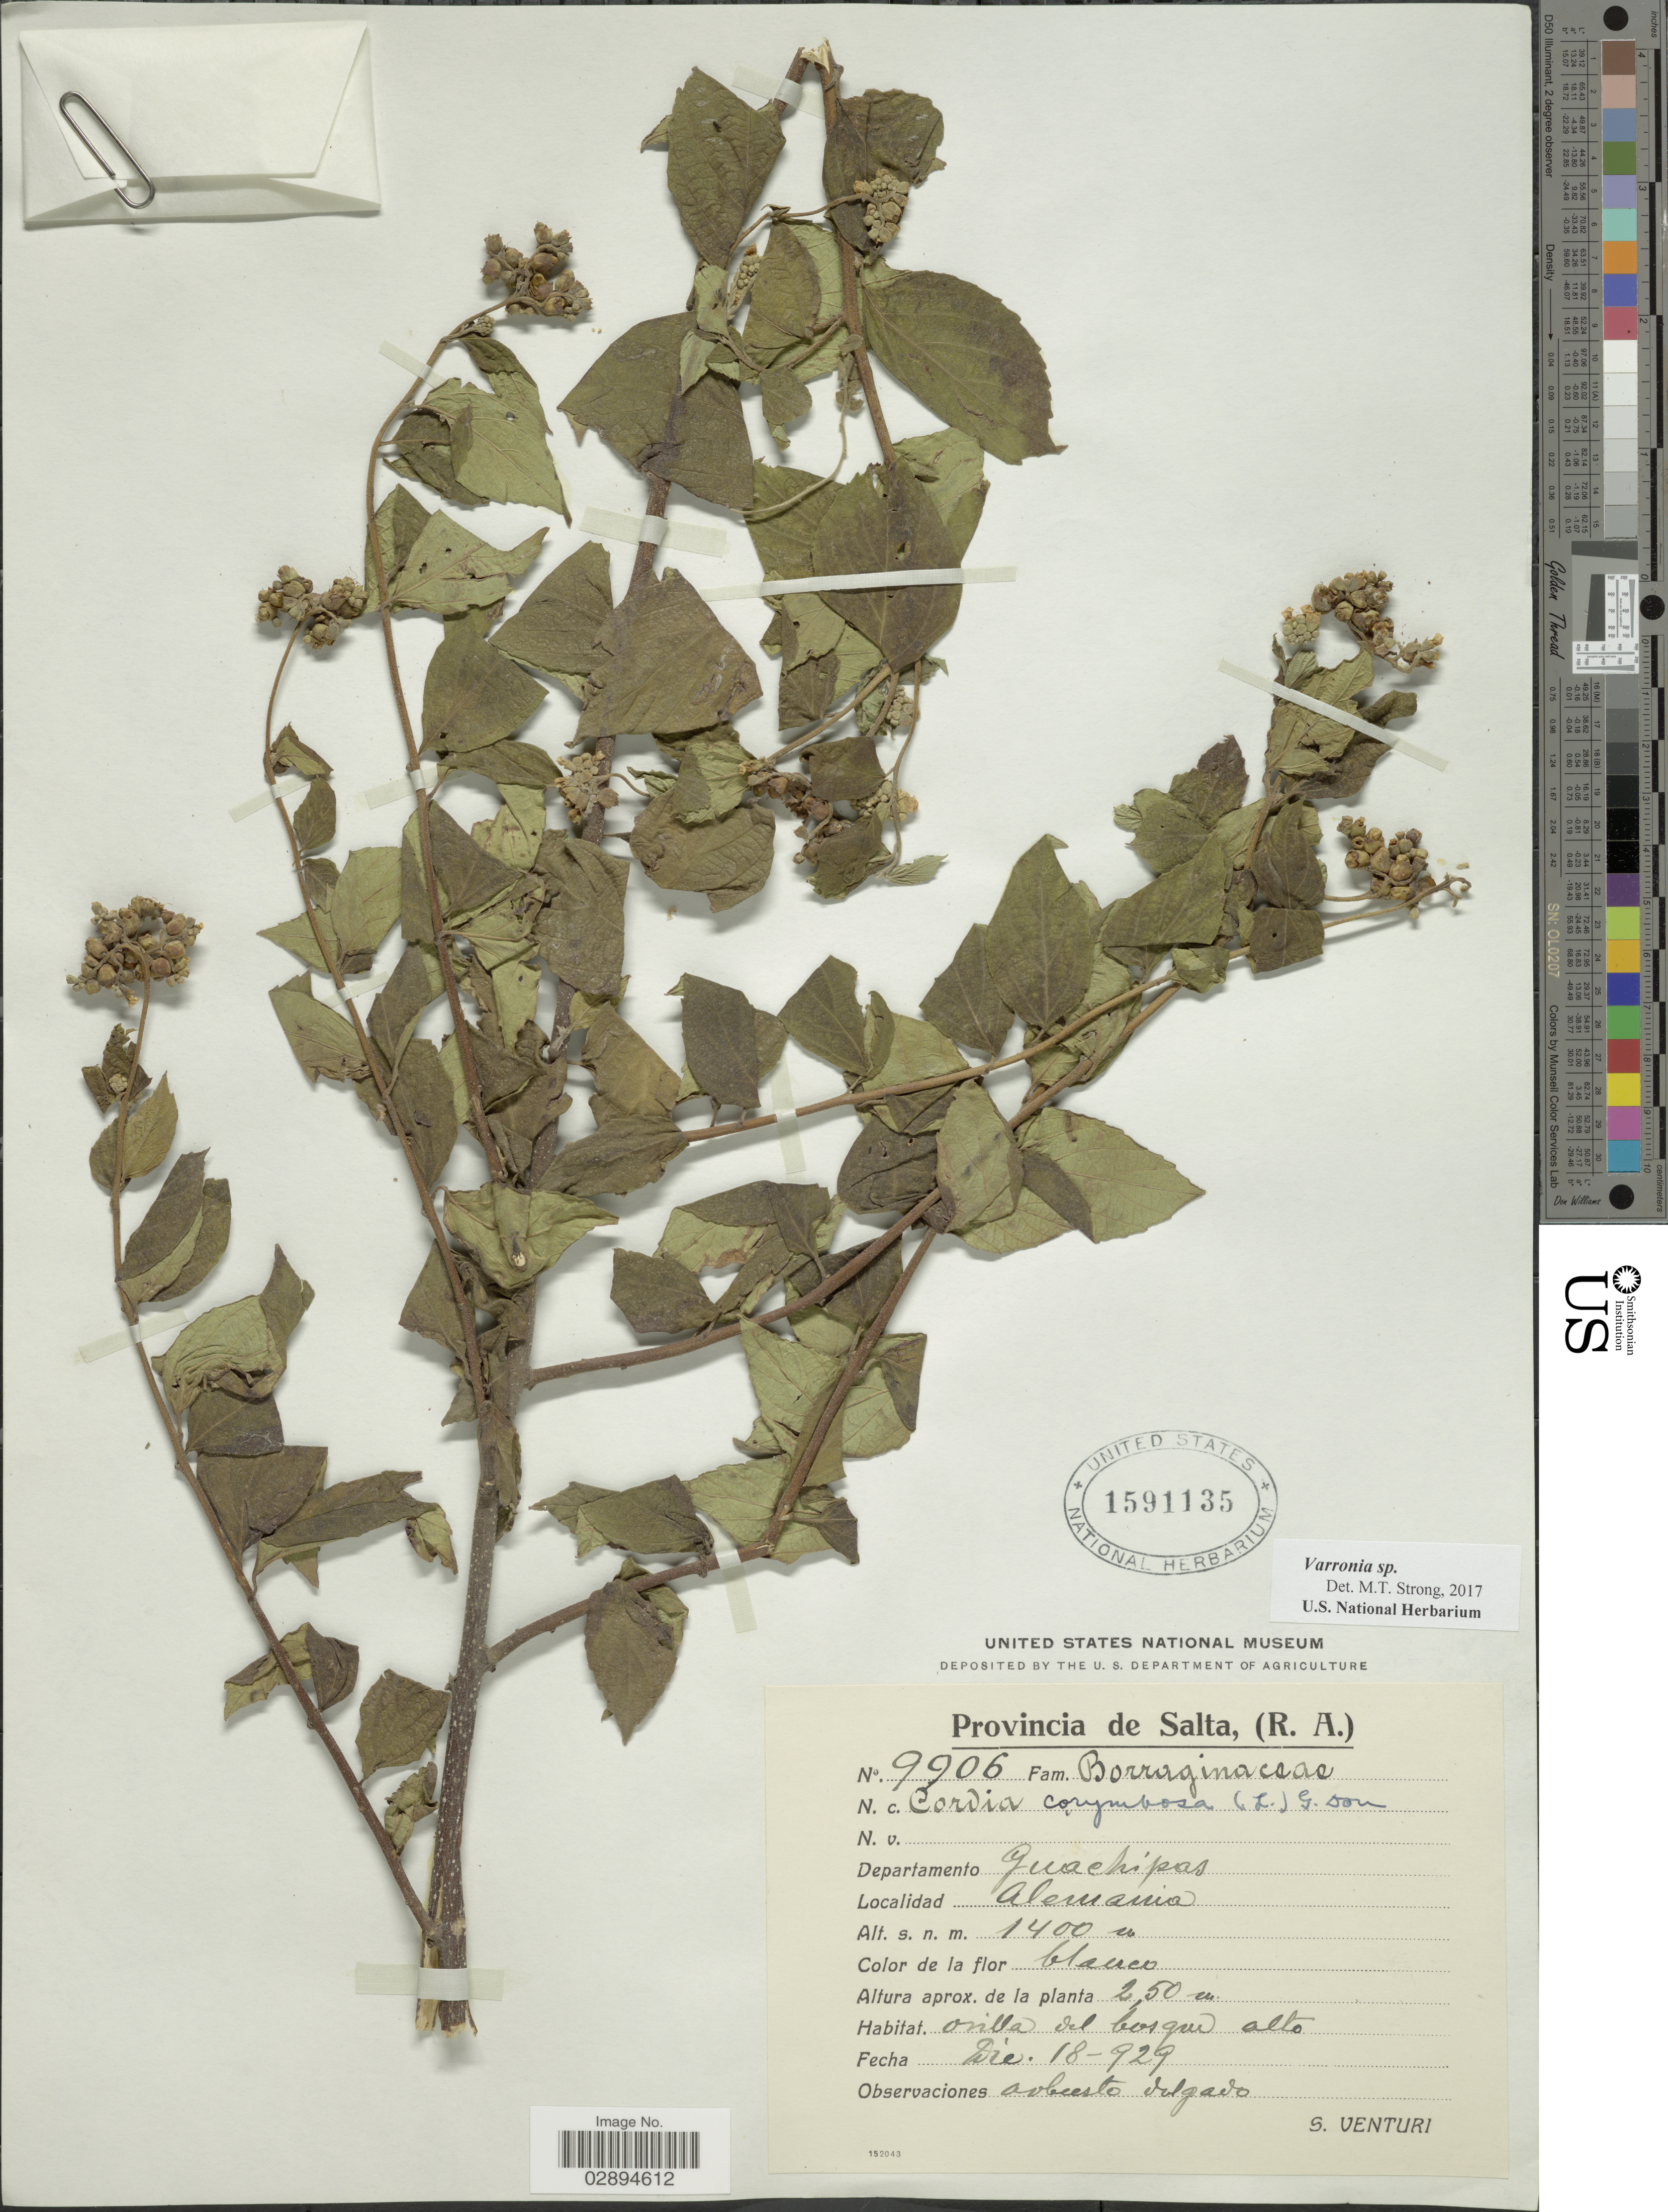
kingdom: Plantae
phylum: Tracheophyta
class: Magnoliopsida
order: Boraginales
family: Cordiaceae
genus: Varronia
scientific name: Varronia sp.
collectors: S. Venturi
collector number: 9906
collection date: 1929-12-18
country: Argentina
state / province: Salta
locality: Salta (R. A.). Departamento Guachipas. Alemania.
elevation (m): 1400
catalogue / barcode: US 1591135